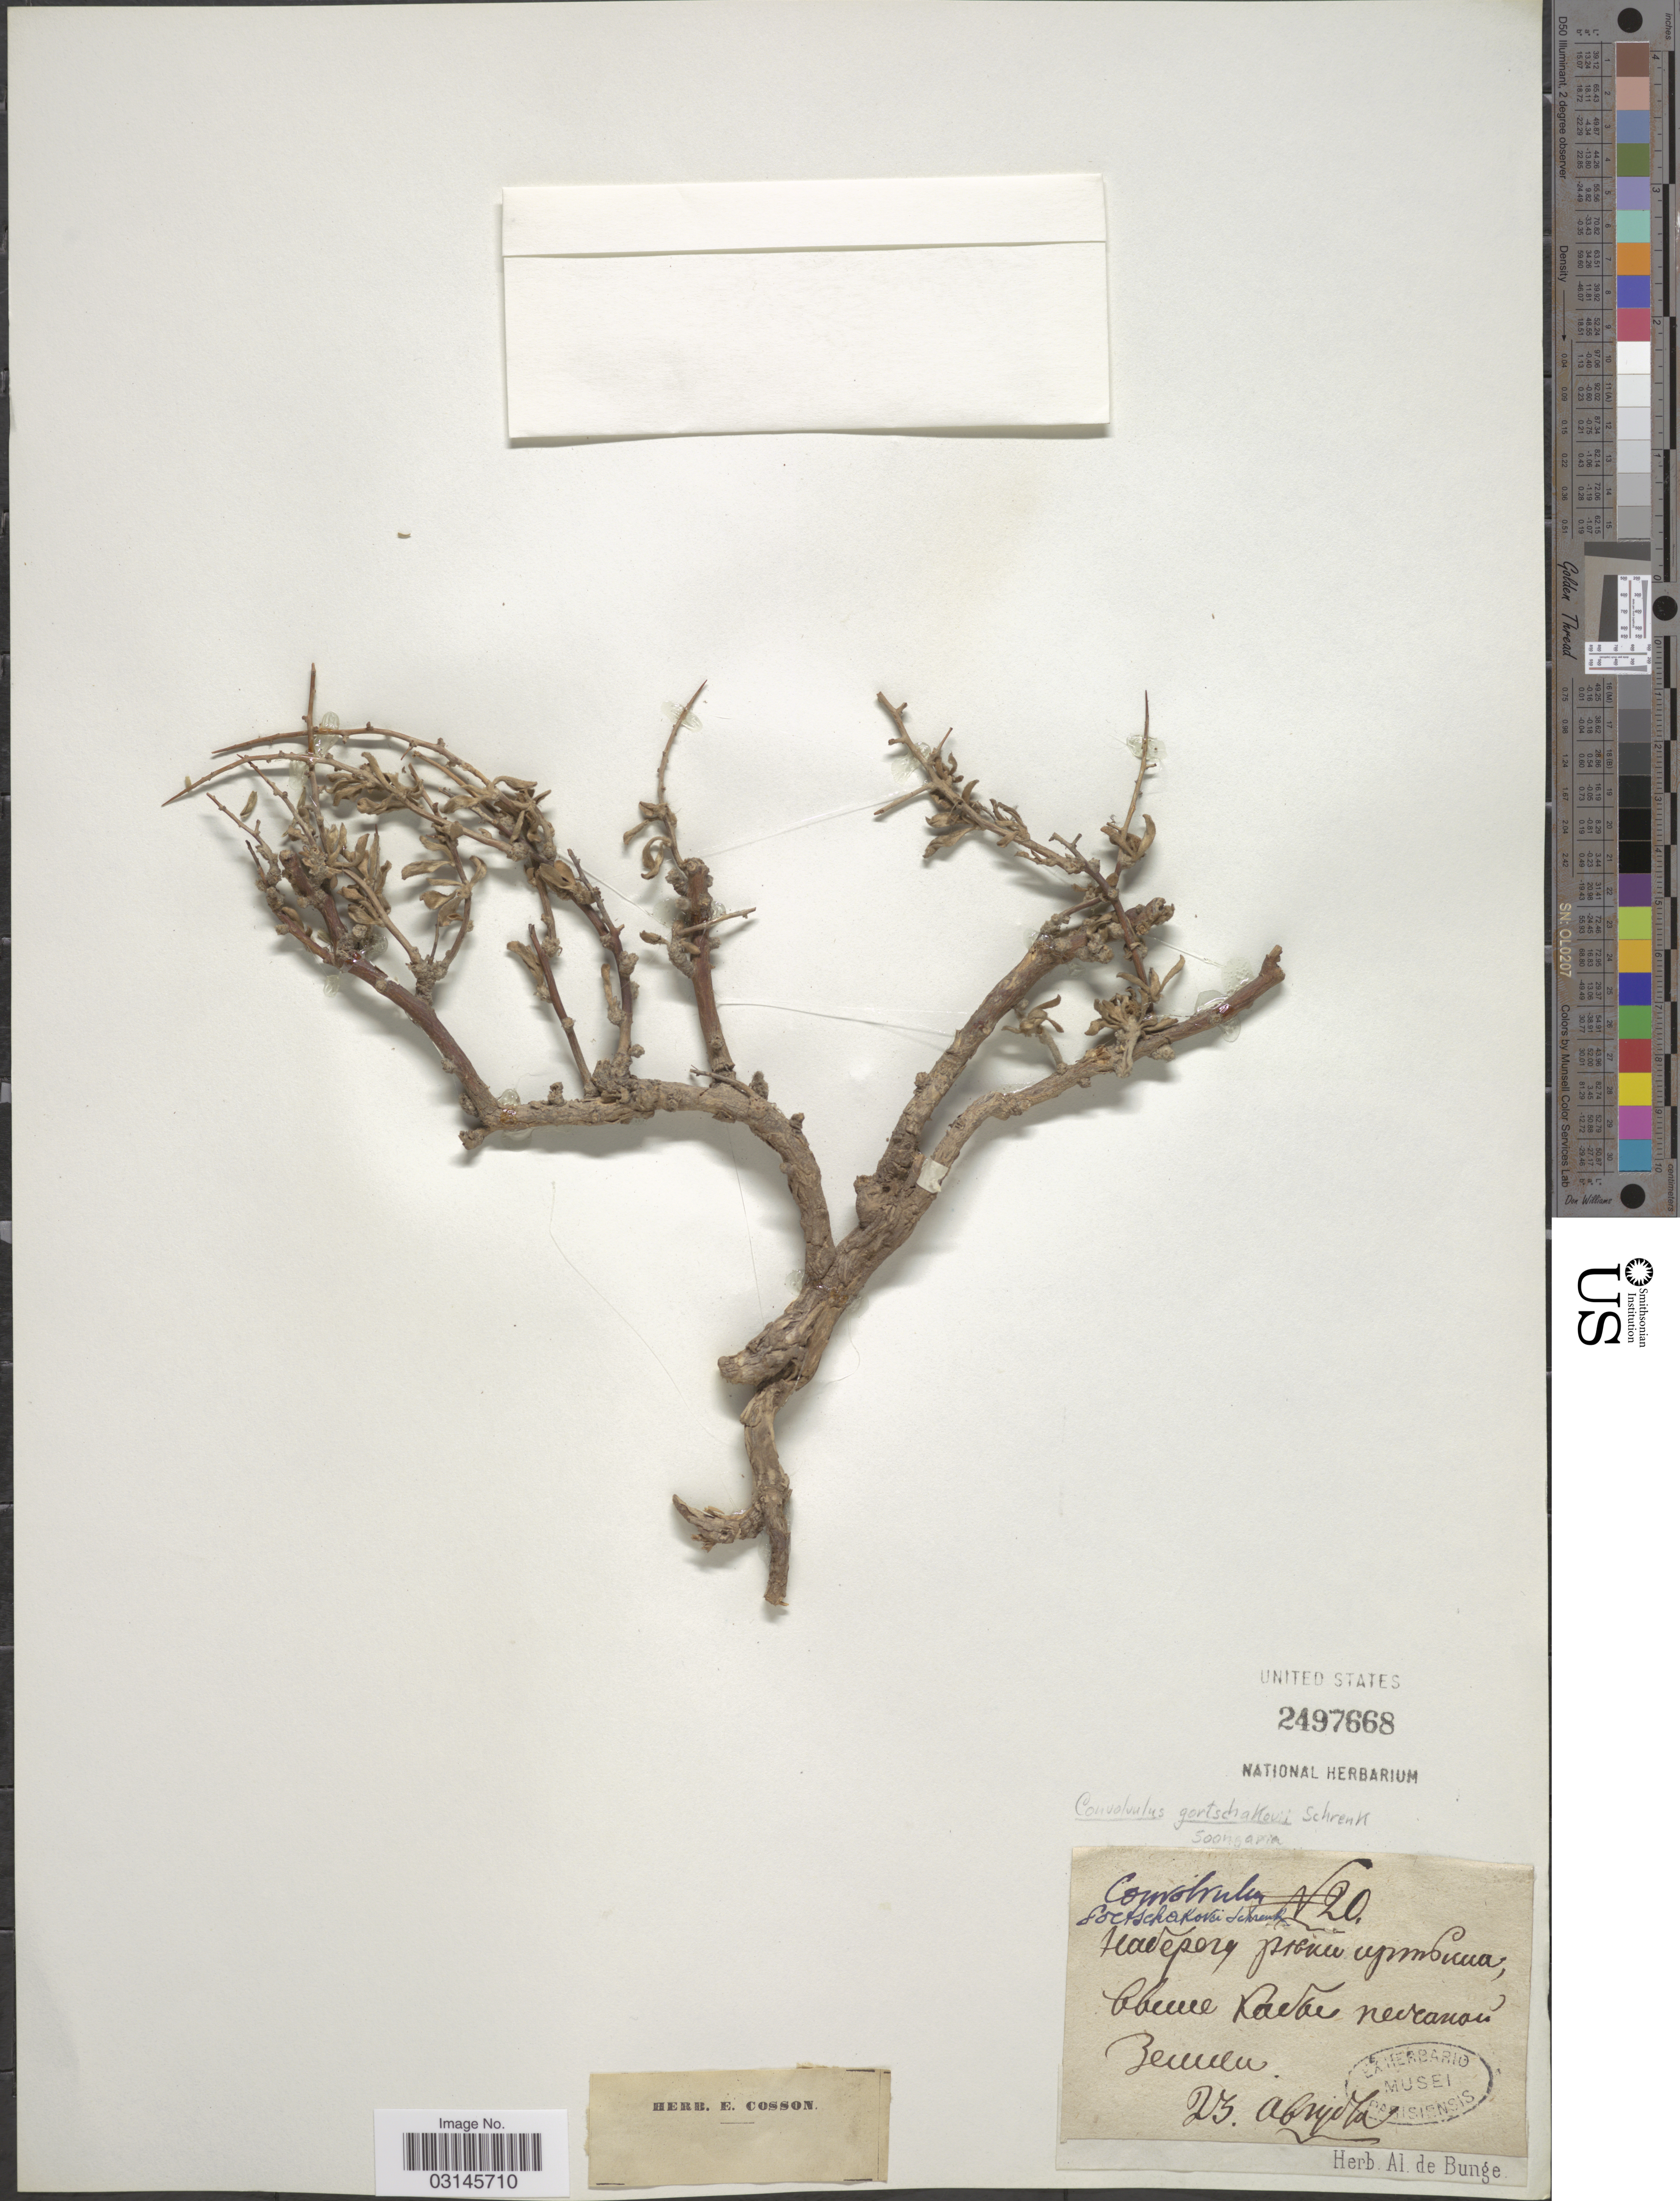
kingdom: Plantae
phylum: Tracheophyta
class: Magnoliopsida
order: Solanales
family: Convolvulaceae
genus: Convolvulus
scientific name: Convolvulus gortschakovii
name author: Schrenk ex Fisch. & C.A. Mey.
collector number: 20?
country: Kazakhstan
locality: Shores of River Irtysh.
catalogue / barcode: US 2497668